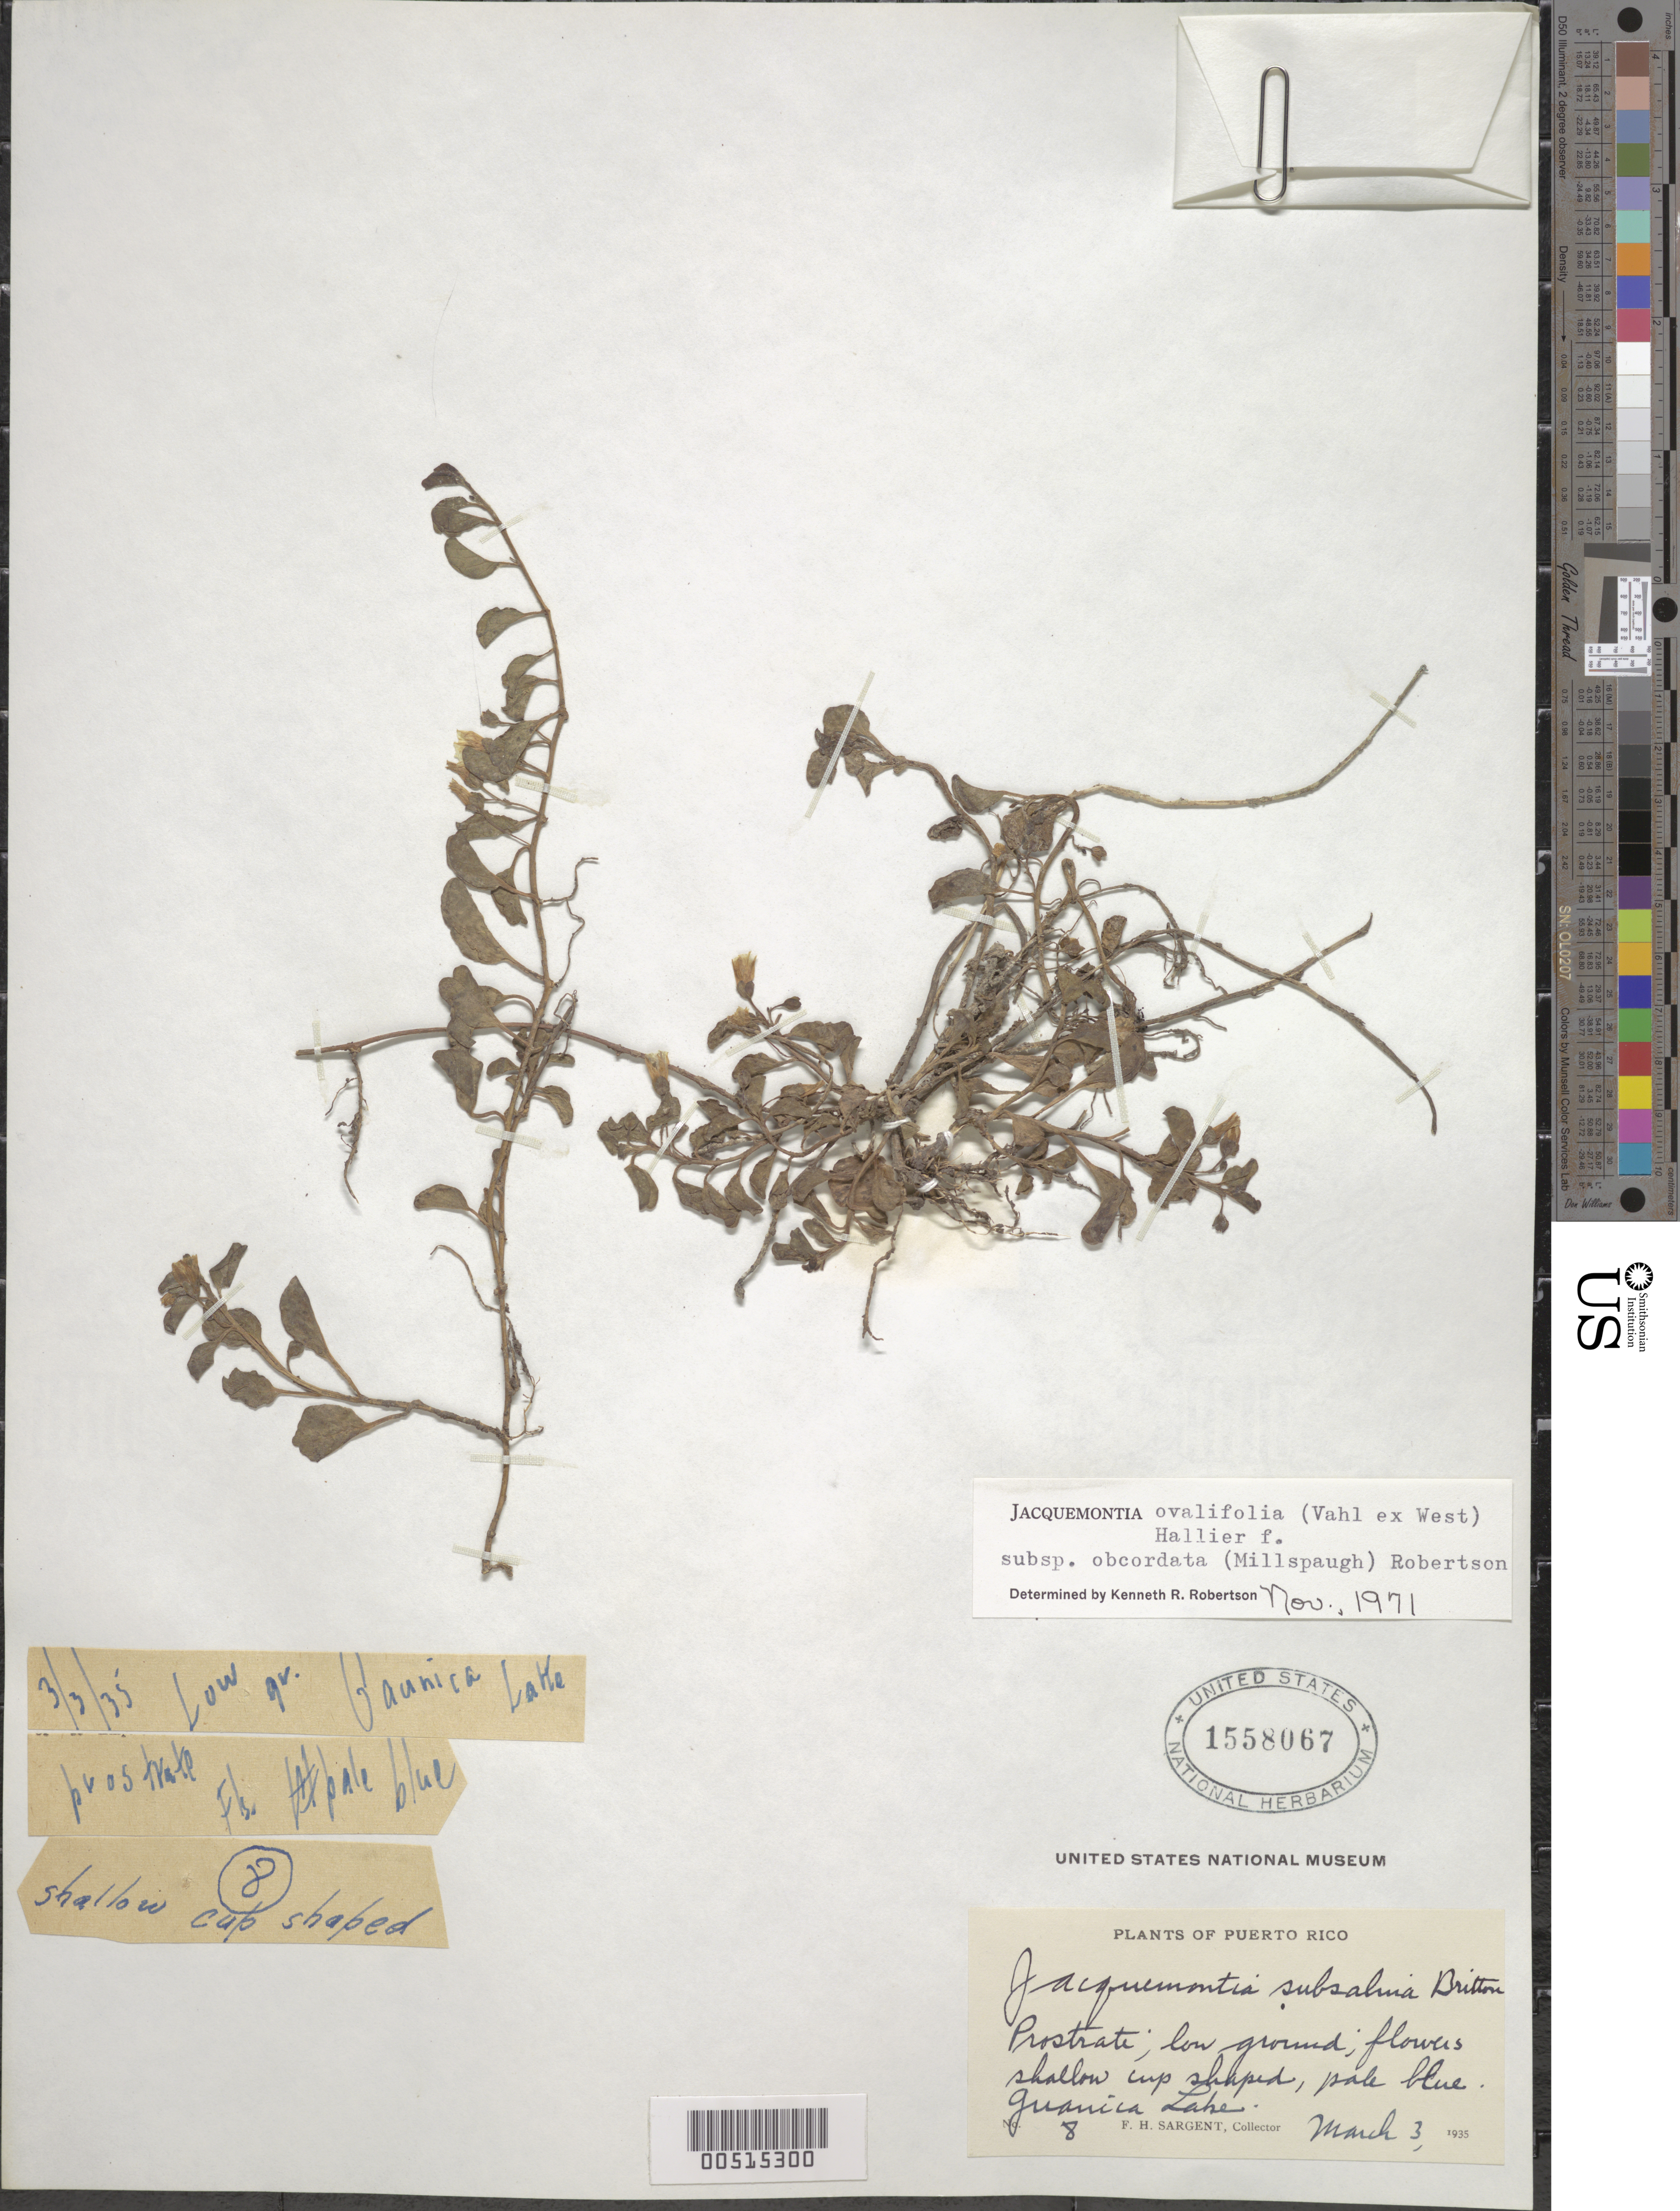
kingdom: Plantae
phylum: Tracheophyta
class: Magnoliopsida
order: Solanales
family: Convolvulaceae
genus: Jacquemontia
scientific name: Jacquemontia ovalifolia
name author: (Vahl) Hallier f.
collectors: F. H. Sargent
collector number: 8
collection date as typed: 03 Mar 1935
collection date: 1935-03-03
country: Puerto Rico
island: Greater Antilles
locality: Guanica Lake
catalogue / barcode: US 1558067